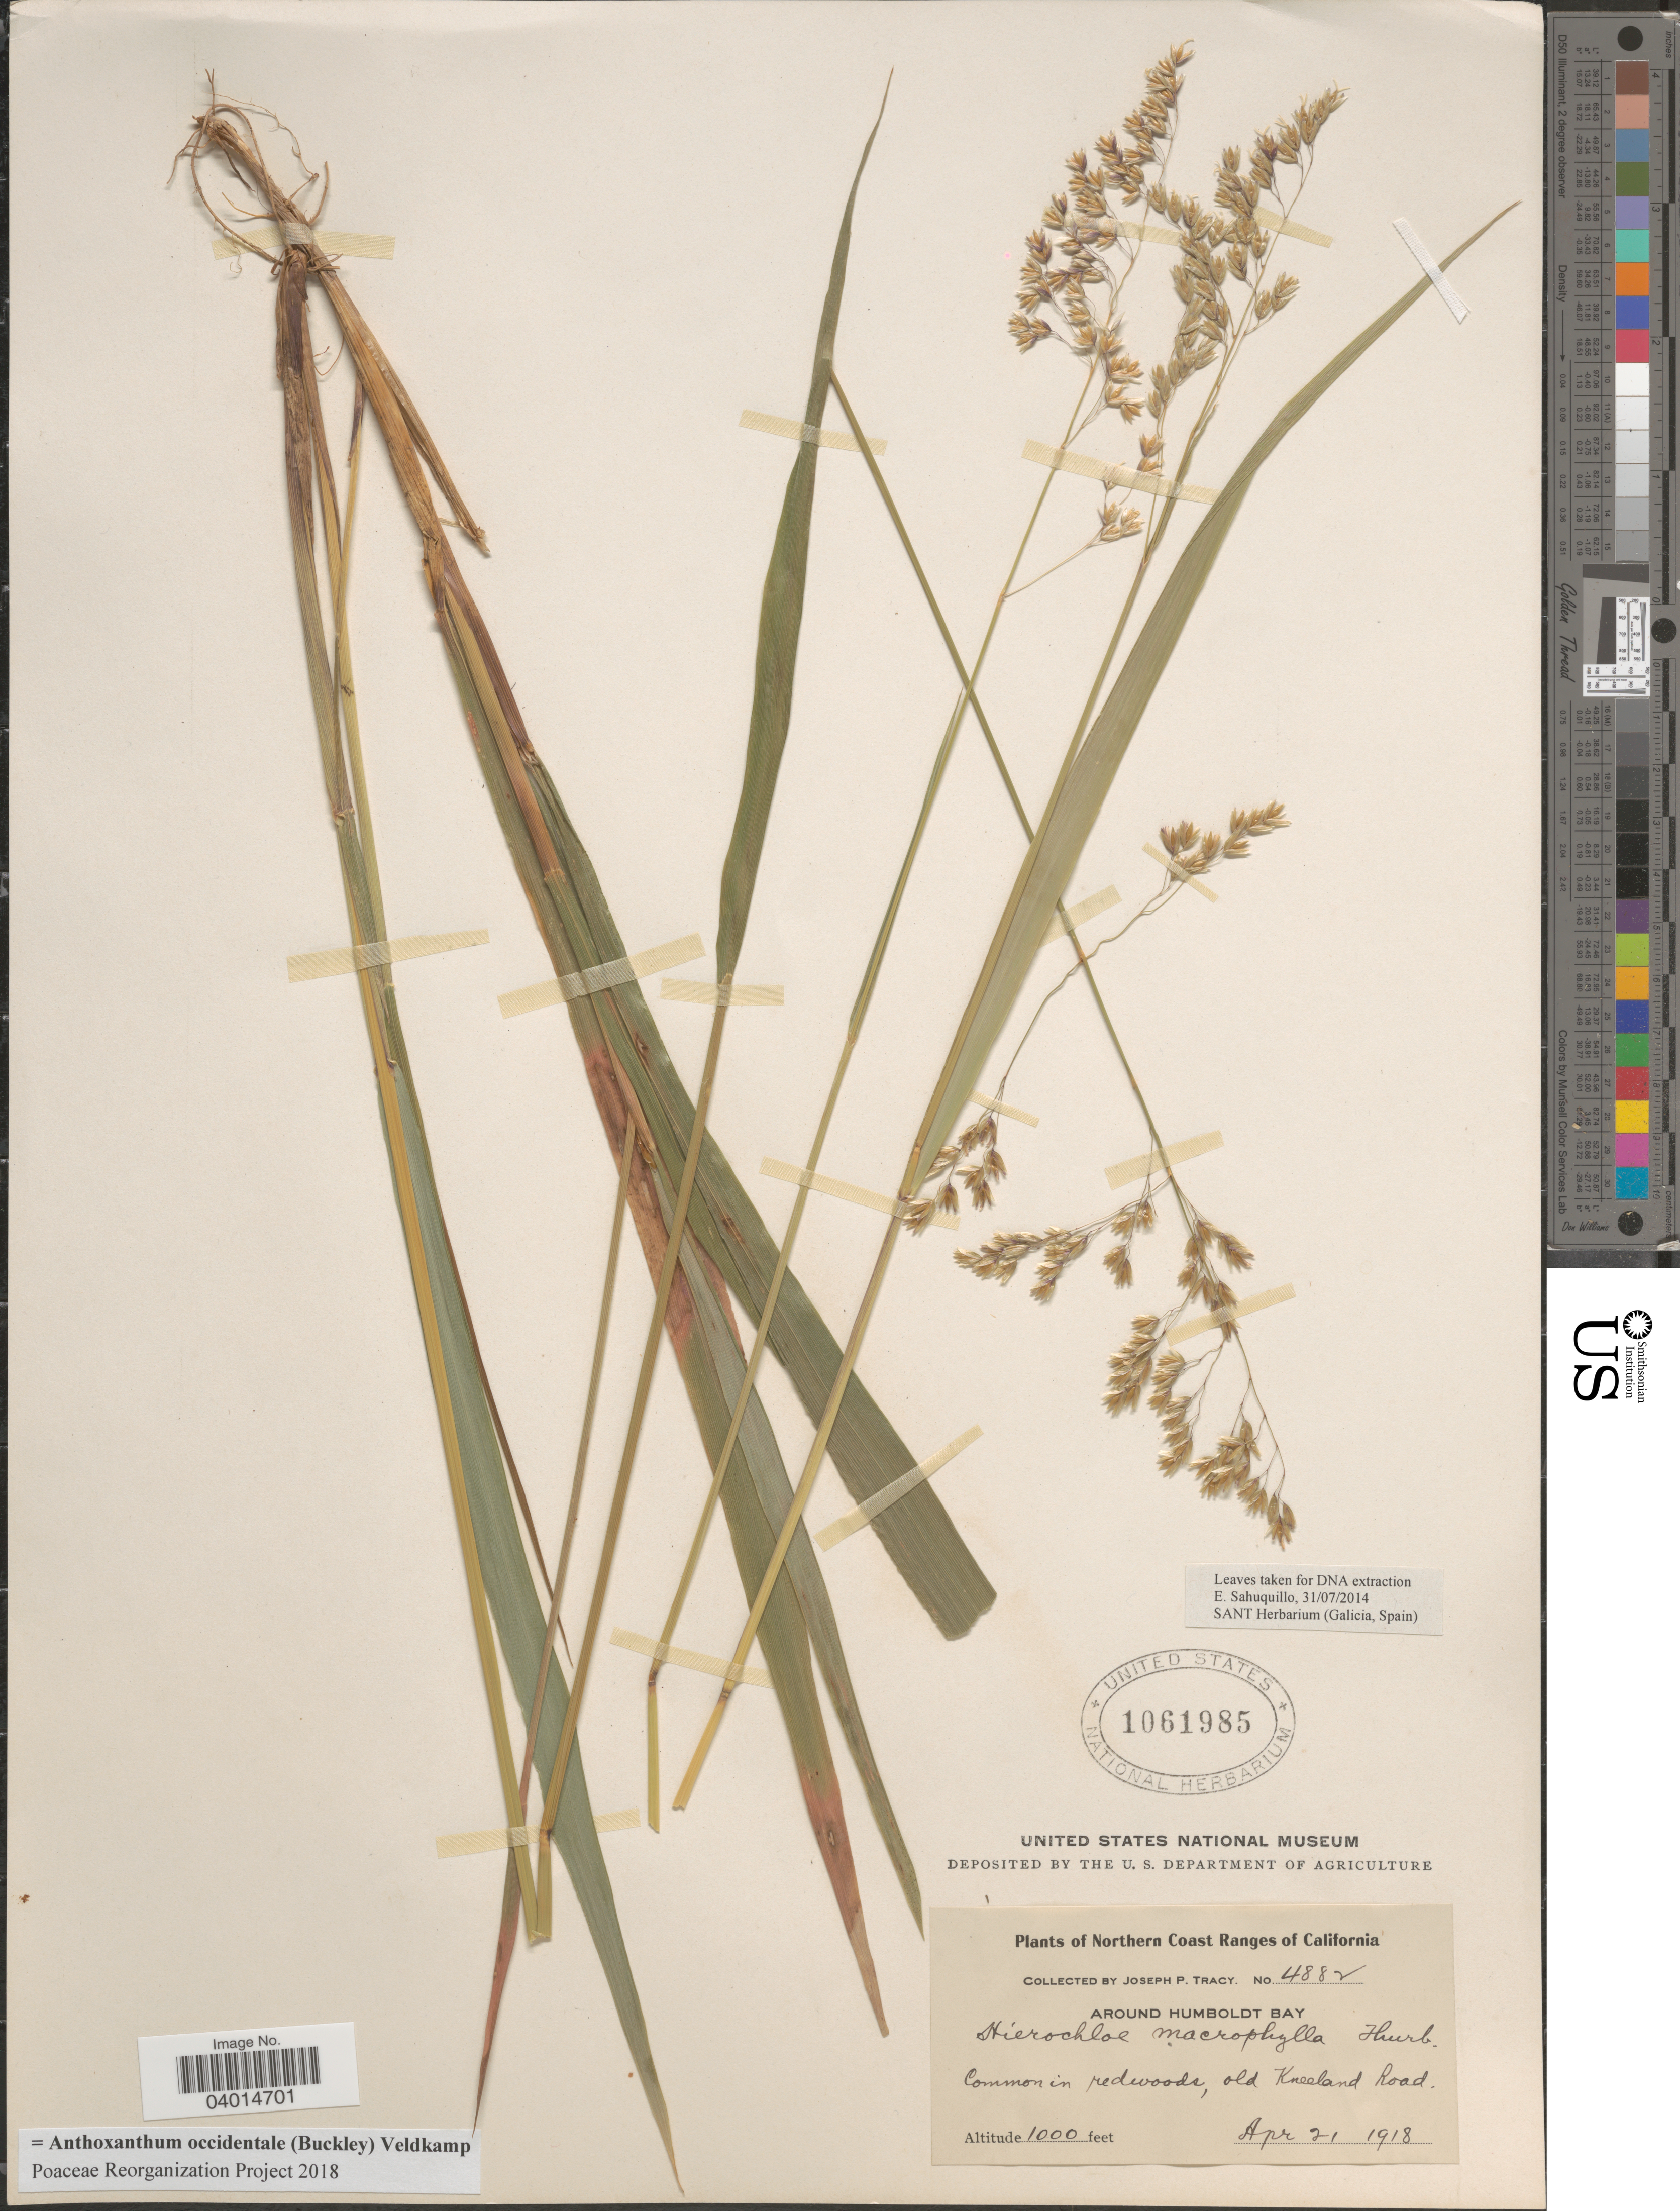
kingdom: Plantae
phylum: Tracheophyta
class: Liliopsida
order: Poales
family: Poaceae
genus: Anthoxanthum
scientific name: Anthoxanthum occidentale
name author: (Buckley) Veldkamp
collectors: J. Tracy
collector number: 4882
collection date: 1918-04-21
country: United States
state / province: California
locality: Northern Coast Ranges of California. Around Humboldt Bay. Old Kneeland Road.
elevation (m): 305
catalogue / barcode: US 1061985